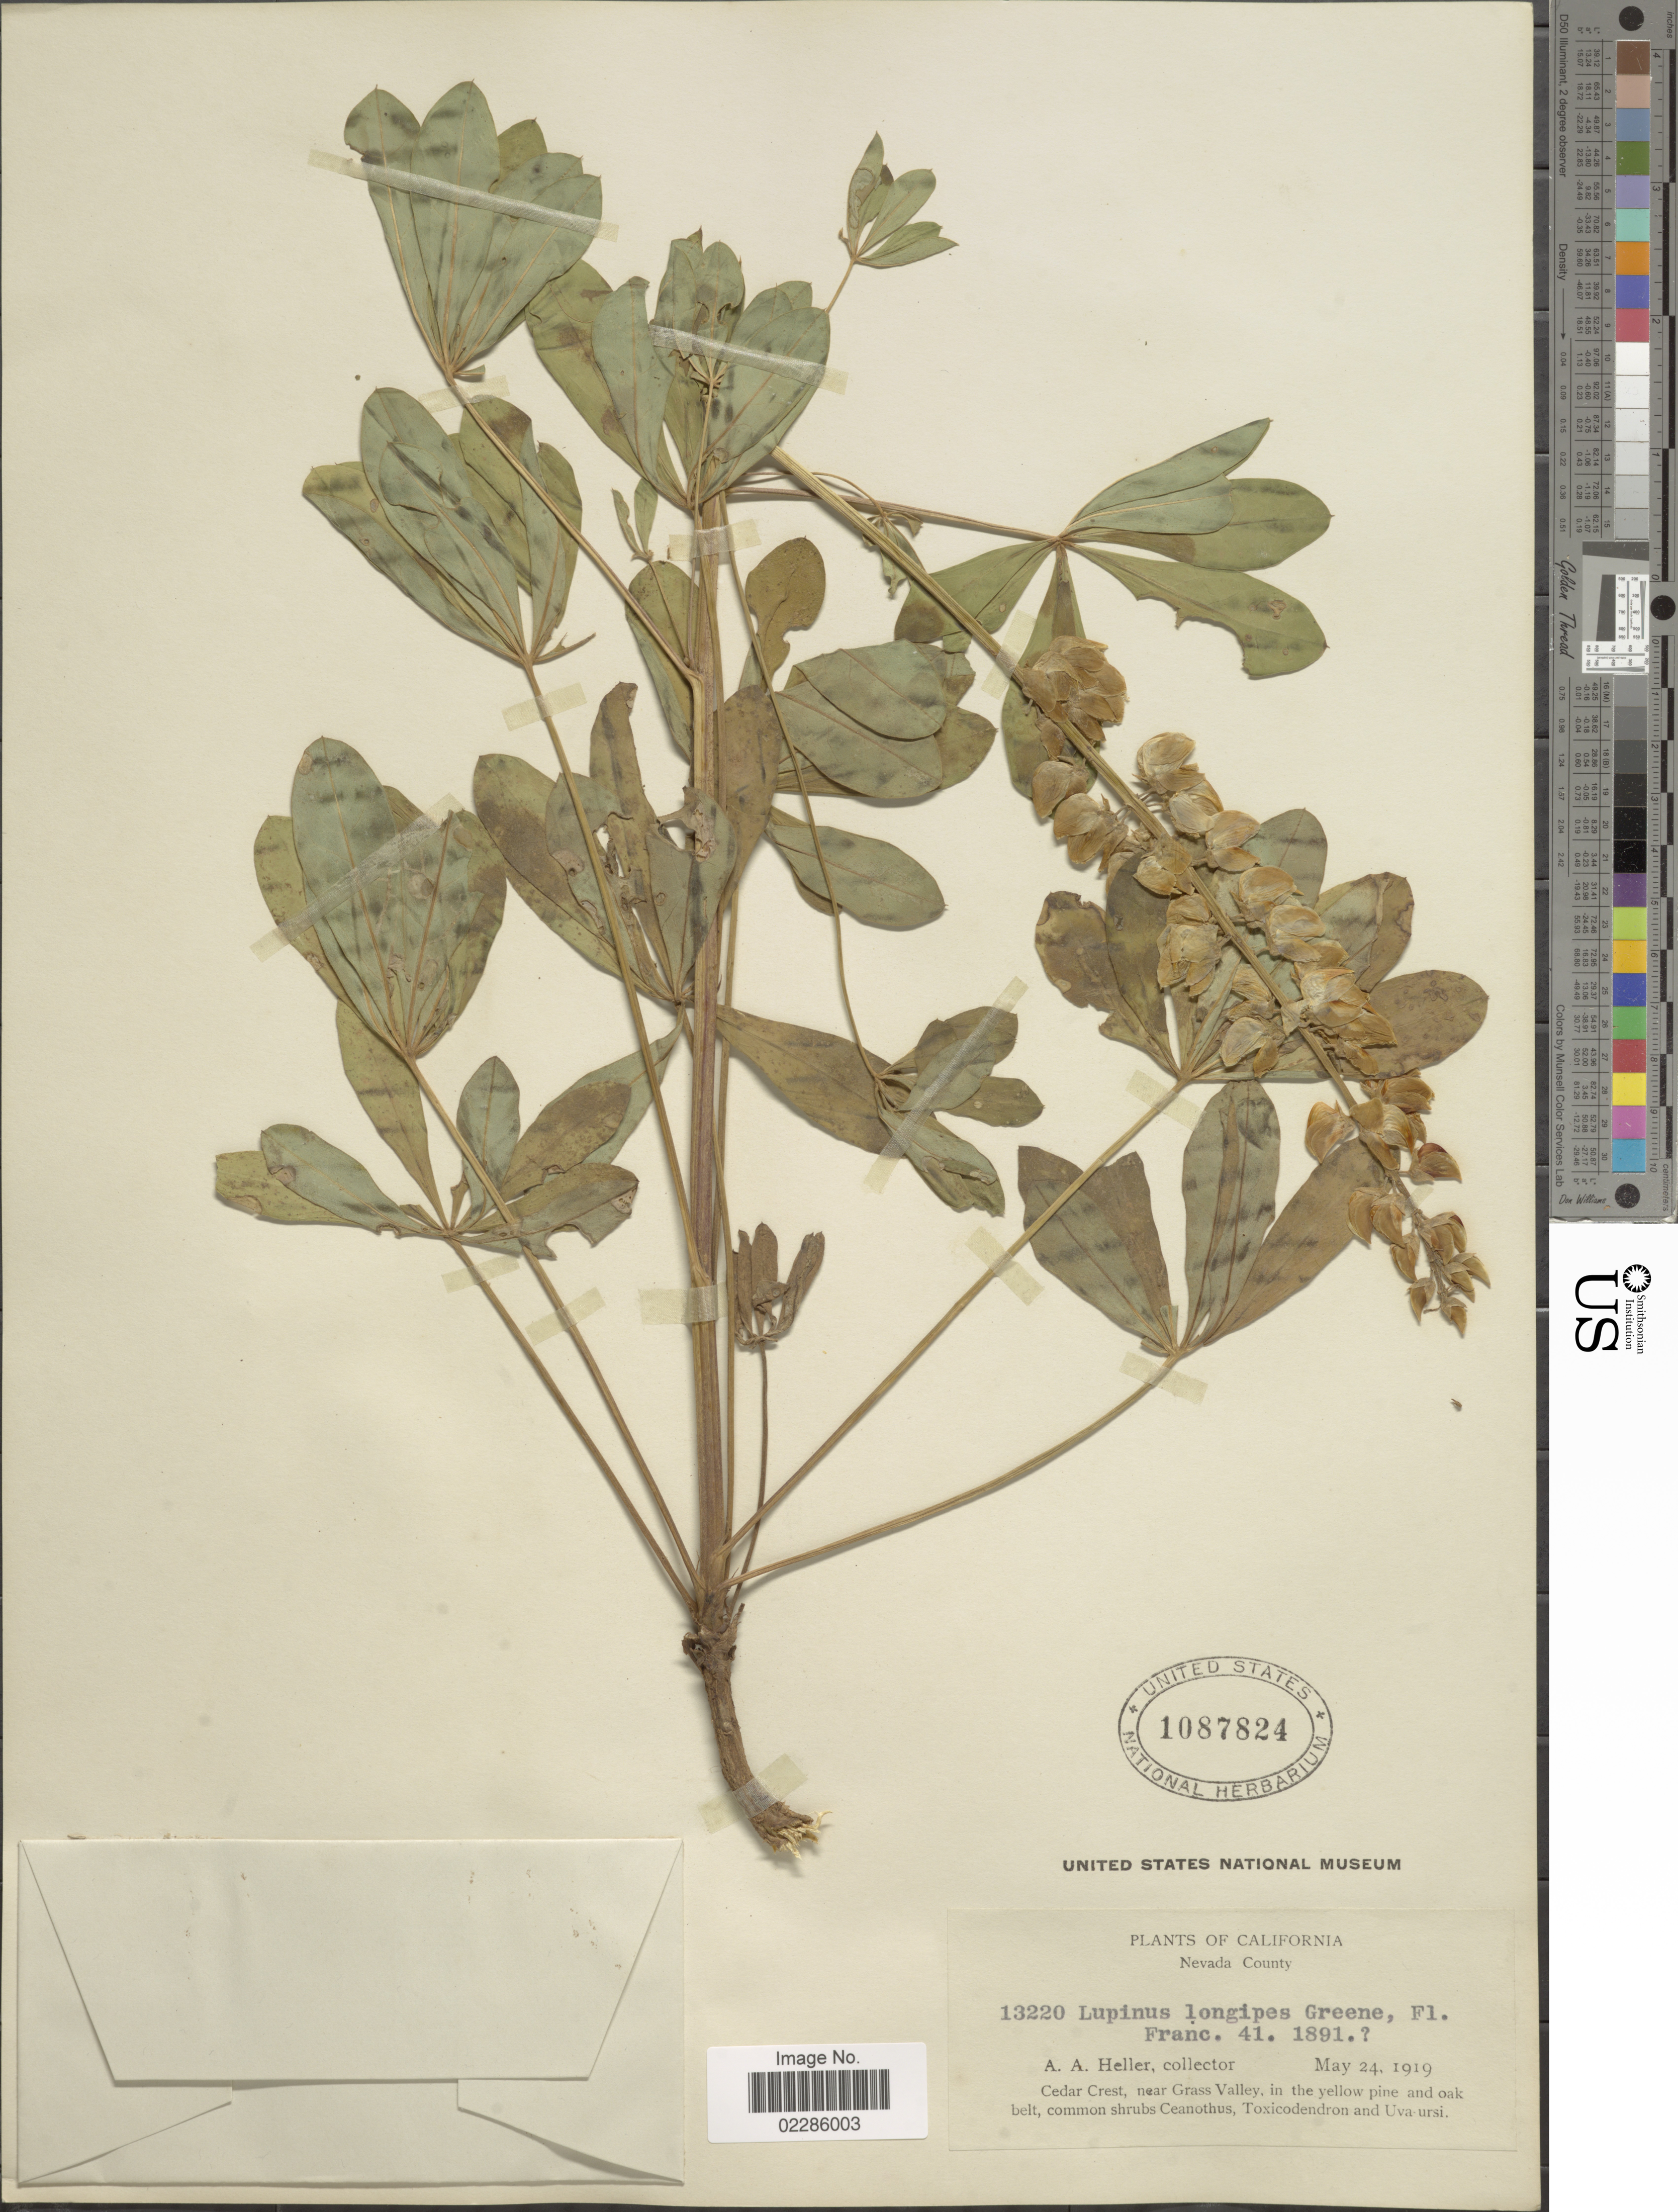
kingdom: Plantae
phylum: Tracheophyta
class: Magnoliopsida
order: Fabales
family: Fabaceae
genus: Lupinus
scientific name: Lupinus longipes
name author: Greene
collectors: A. A. Heller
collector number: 13220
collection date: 1919-05-24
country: United States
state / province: California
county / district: Nevada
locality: Nevada County, Cedar Crest, near Grass Valley, in the yellow pine and oak belt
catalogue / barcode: US 1087824